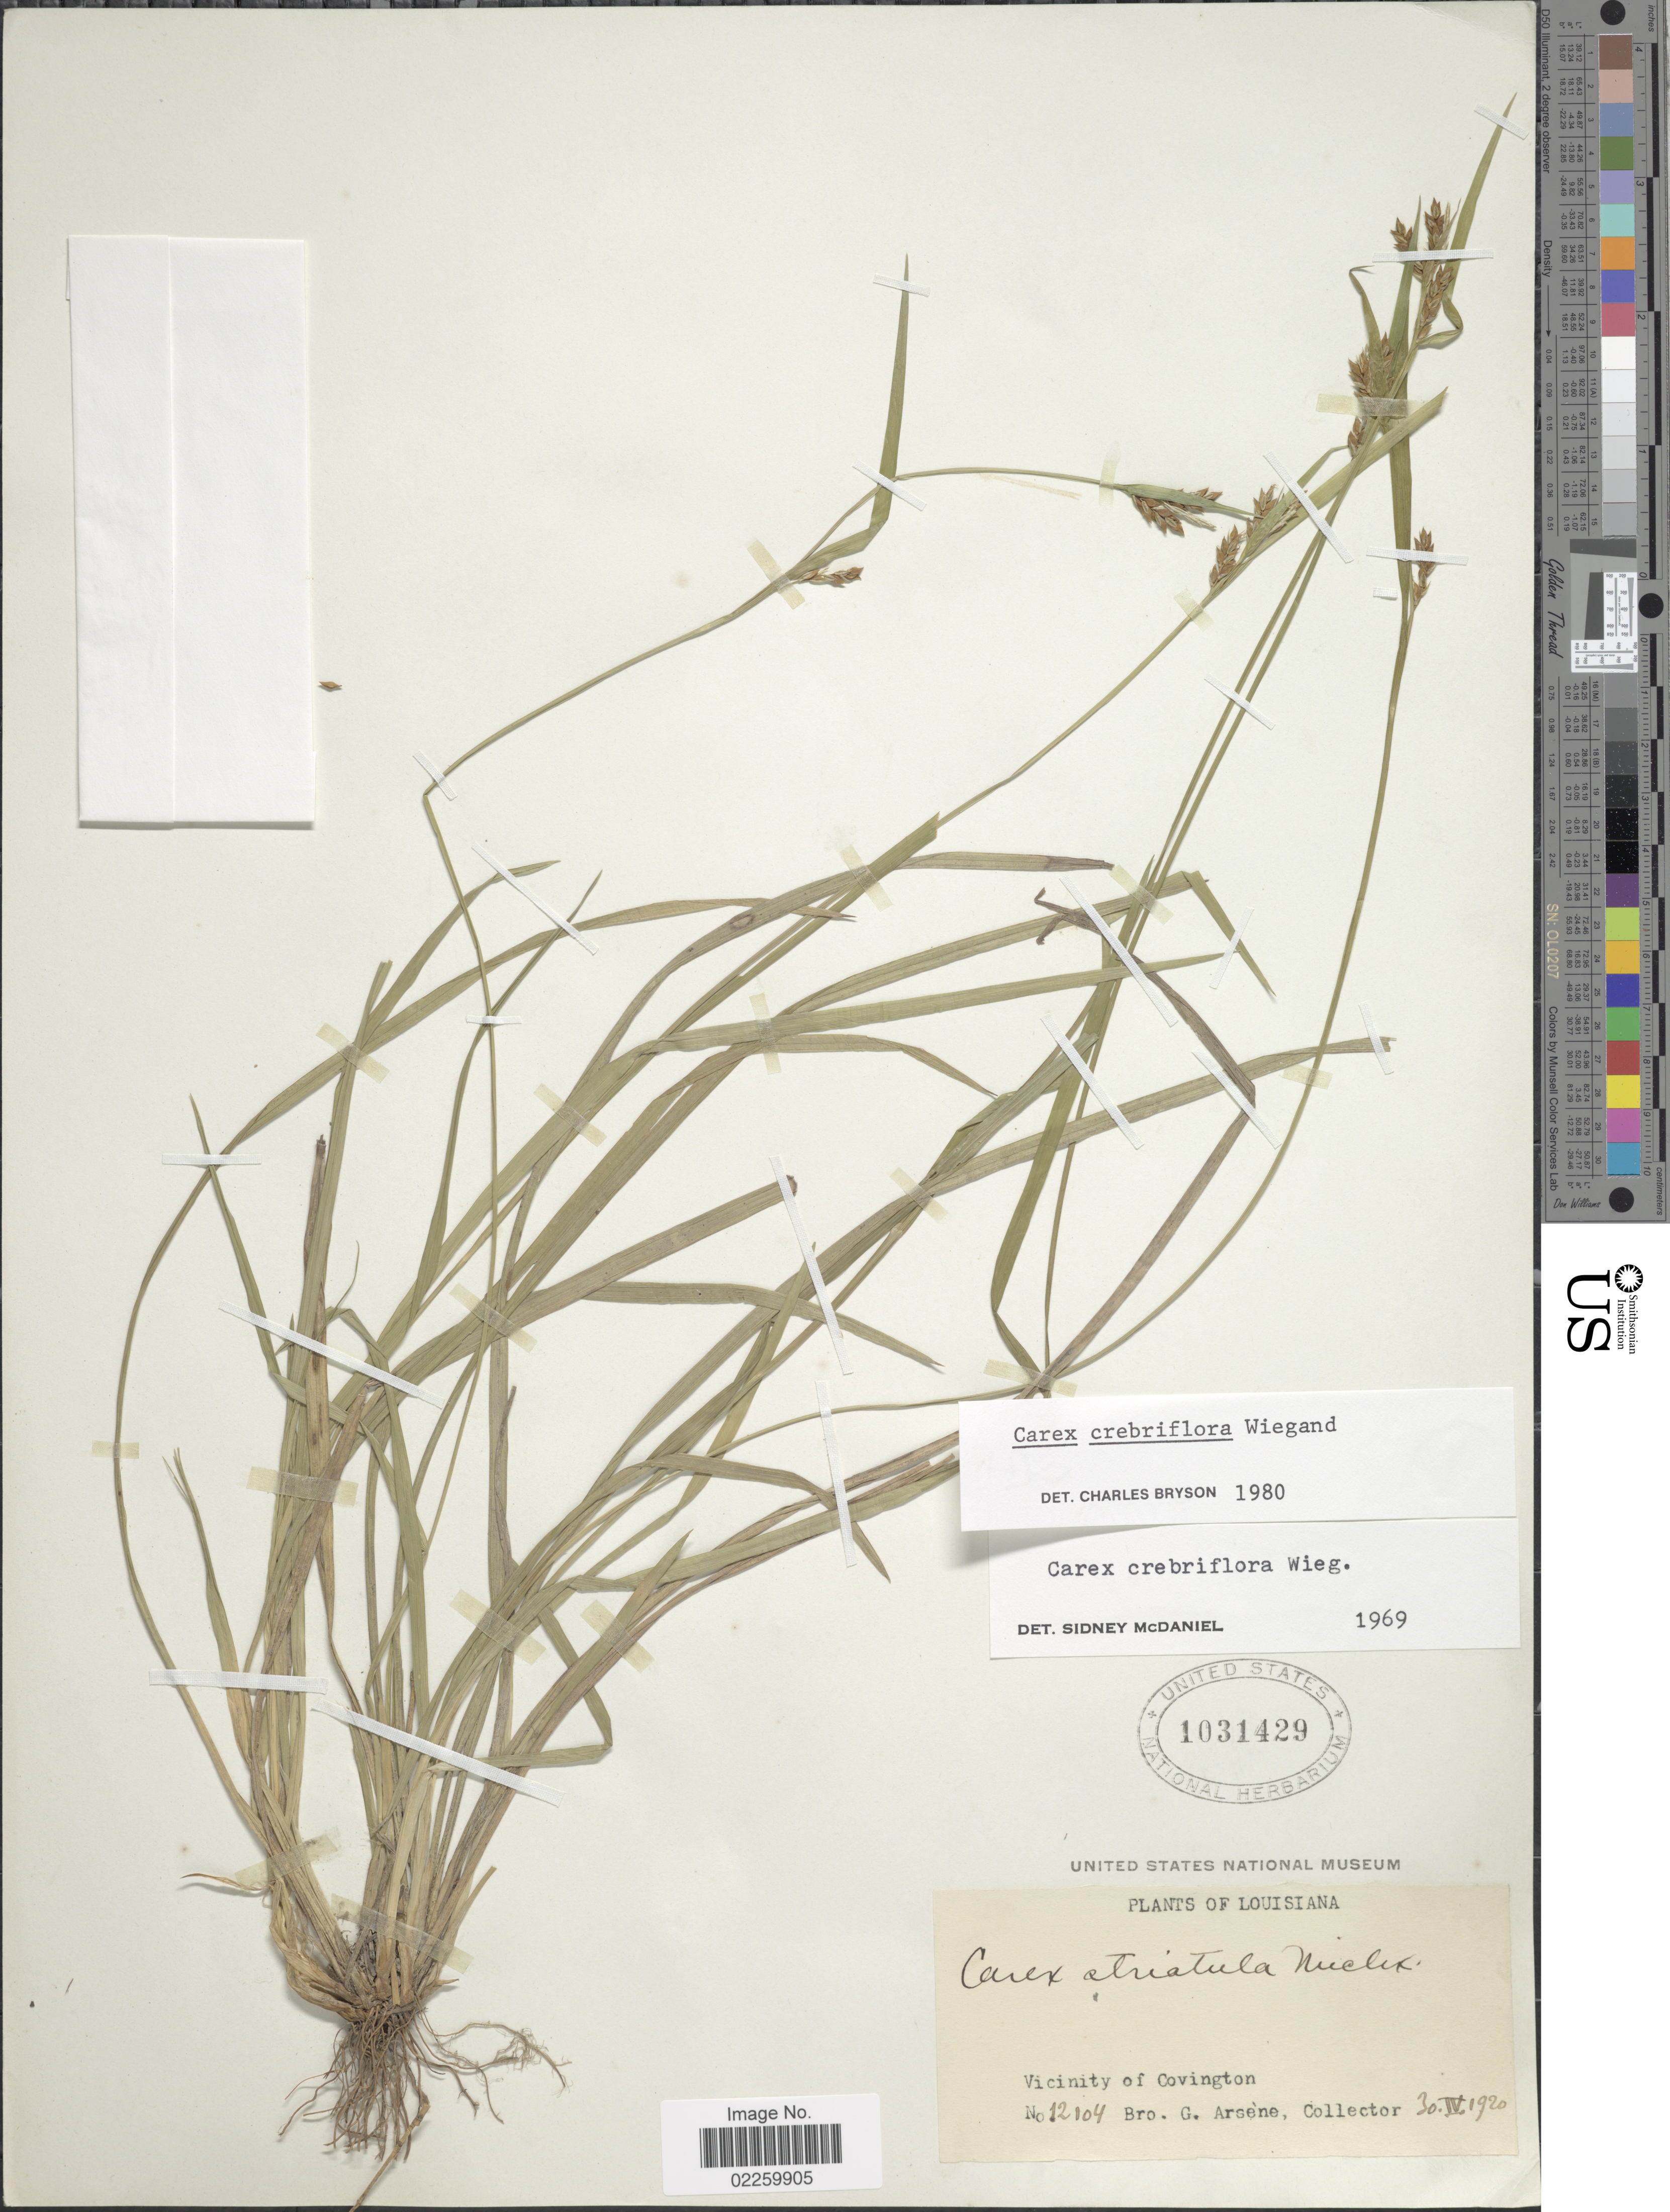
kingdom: Plantae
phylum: Tracheophyta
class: Liliopsida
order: Poales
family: Cyperaceae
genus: Carex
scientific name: Carex crebriflora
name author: Wiegand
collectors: Bro. G. Arsène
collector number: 12104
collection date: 1920-04-30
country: United States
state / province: Louisiana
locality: Vicinity of Covington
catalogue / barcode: US 1031429